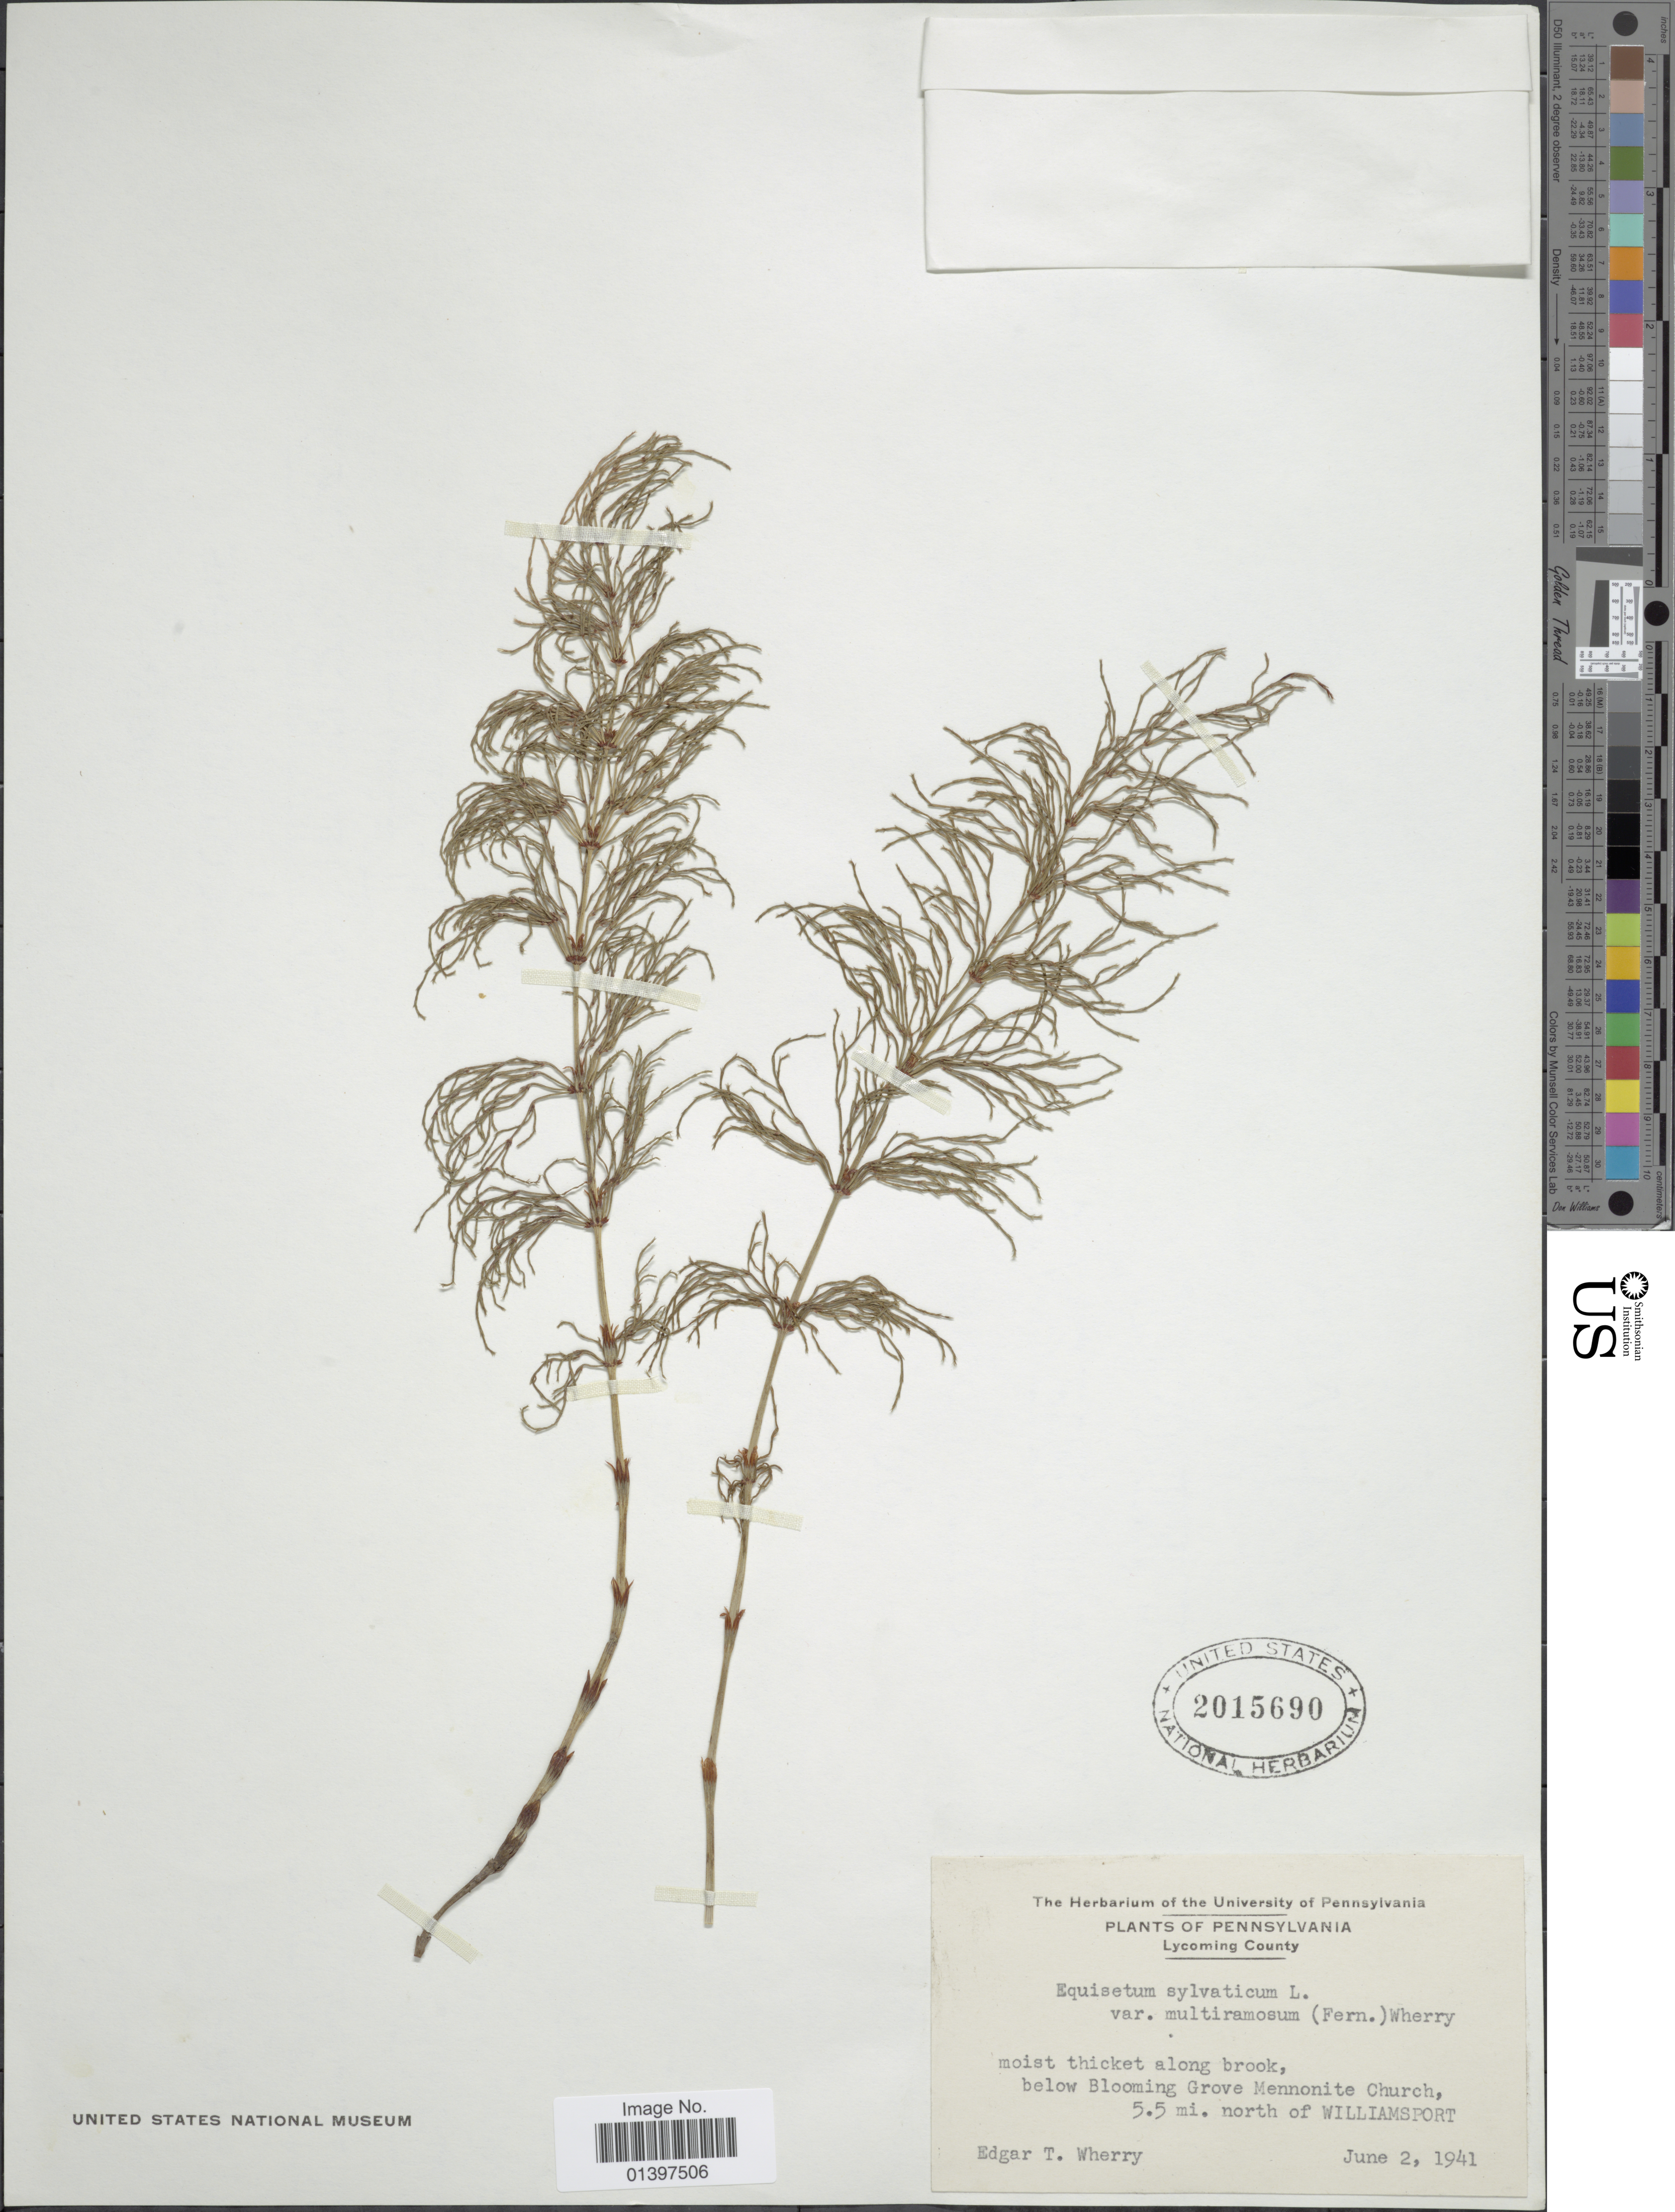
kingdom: Plantae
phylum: Tracheophyta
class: Polypodiopsida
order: Equisetales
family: Equisetaceae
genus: Equisetum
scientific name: Equisetum sylvaticum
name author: L.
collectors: E. T. Wherry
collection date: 1941-06-02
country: United States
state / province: Pennsylvania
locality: Lycoming County, moist thicket along brook, below Blooming Grove Mennonite Church, 5.5 mi. north of Williamsport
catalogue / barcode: US 2015690